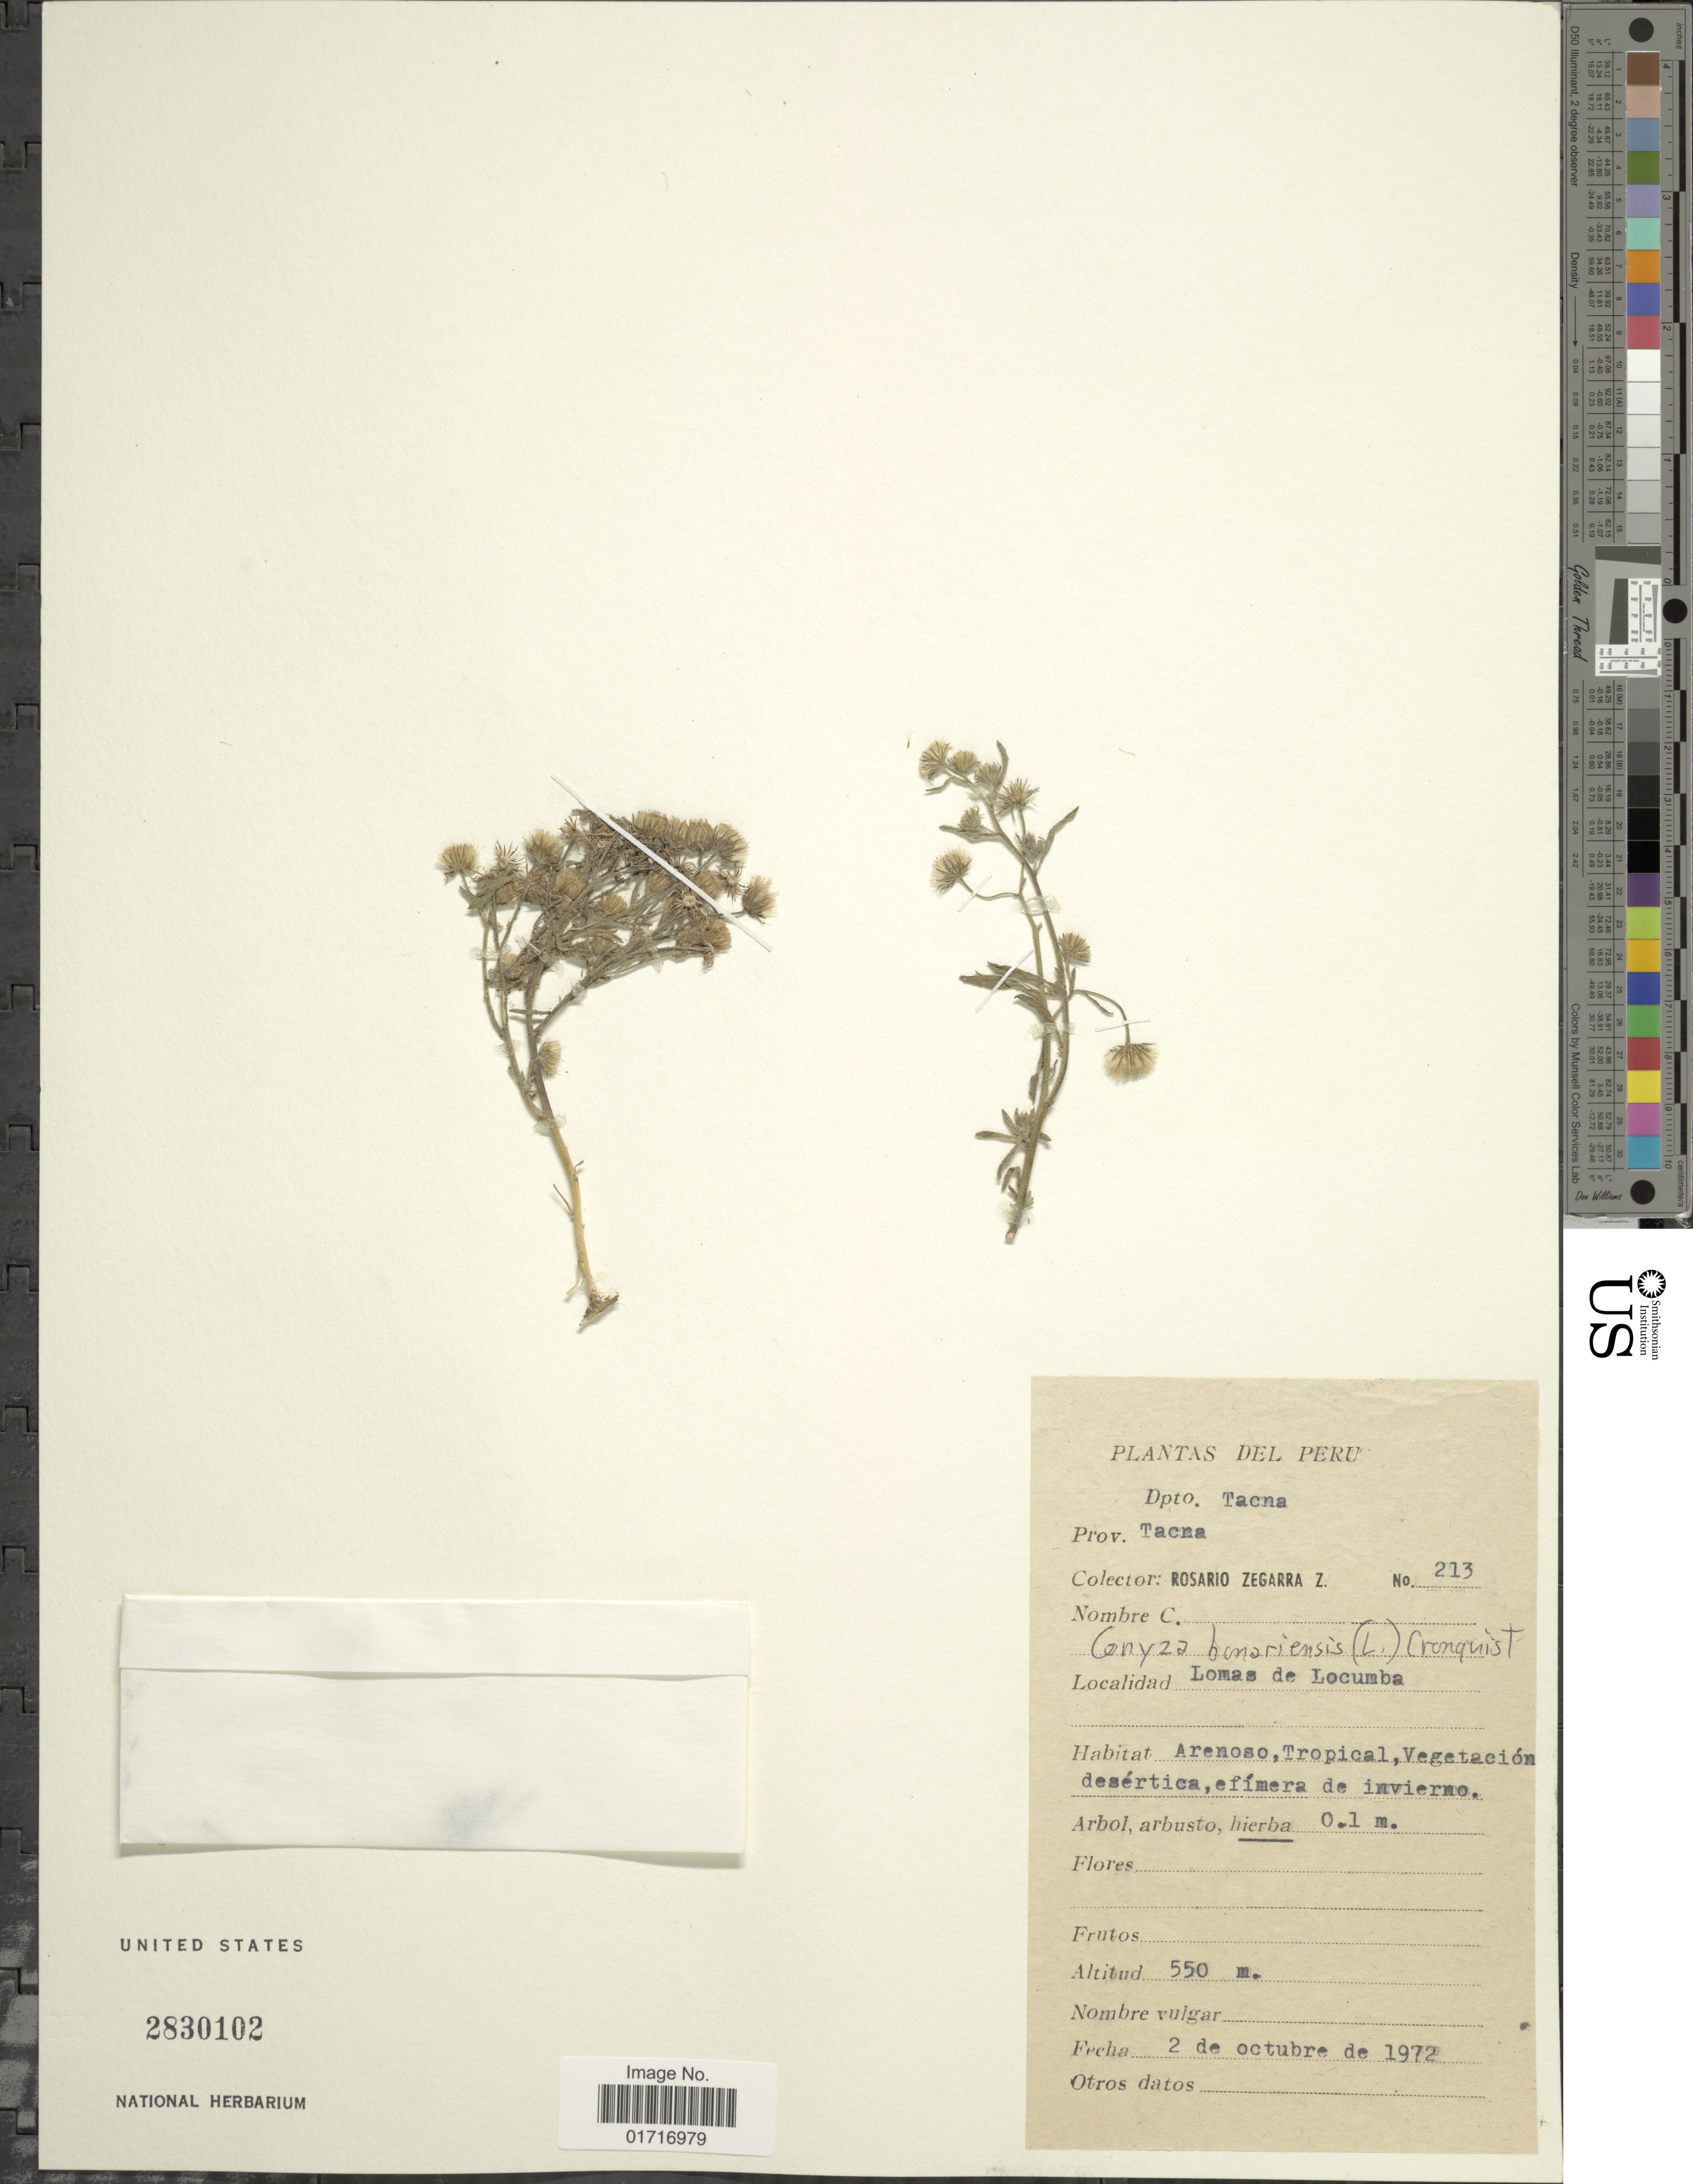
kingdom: Plantae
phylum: Tracheophyta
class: Magnoliopsida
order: Asterales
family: Asteraceae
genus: Conyza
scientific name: Conyza bonariensis var. leiotheca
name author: (S.F. Blake) Cuatrec.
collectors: R. Zegarra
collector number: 213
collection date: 1972-10-02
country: Peru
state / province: Tacna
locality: Prov. Tacna. Lomas de Locumba.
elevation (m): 550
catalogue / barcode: US 2830102